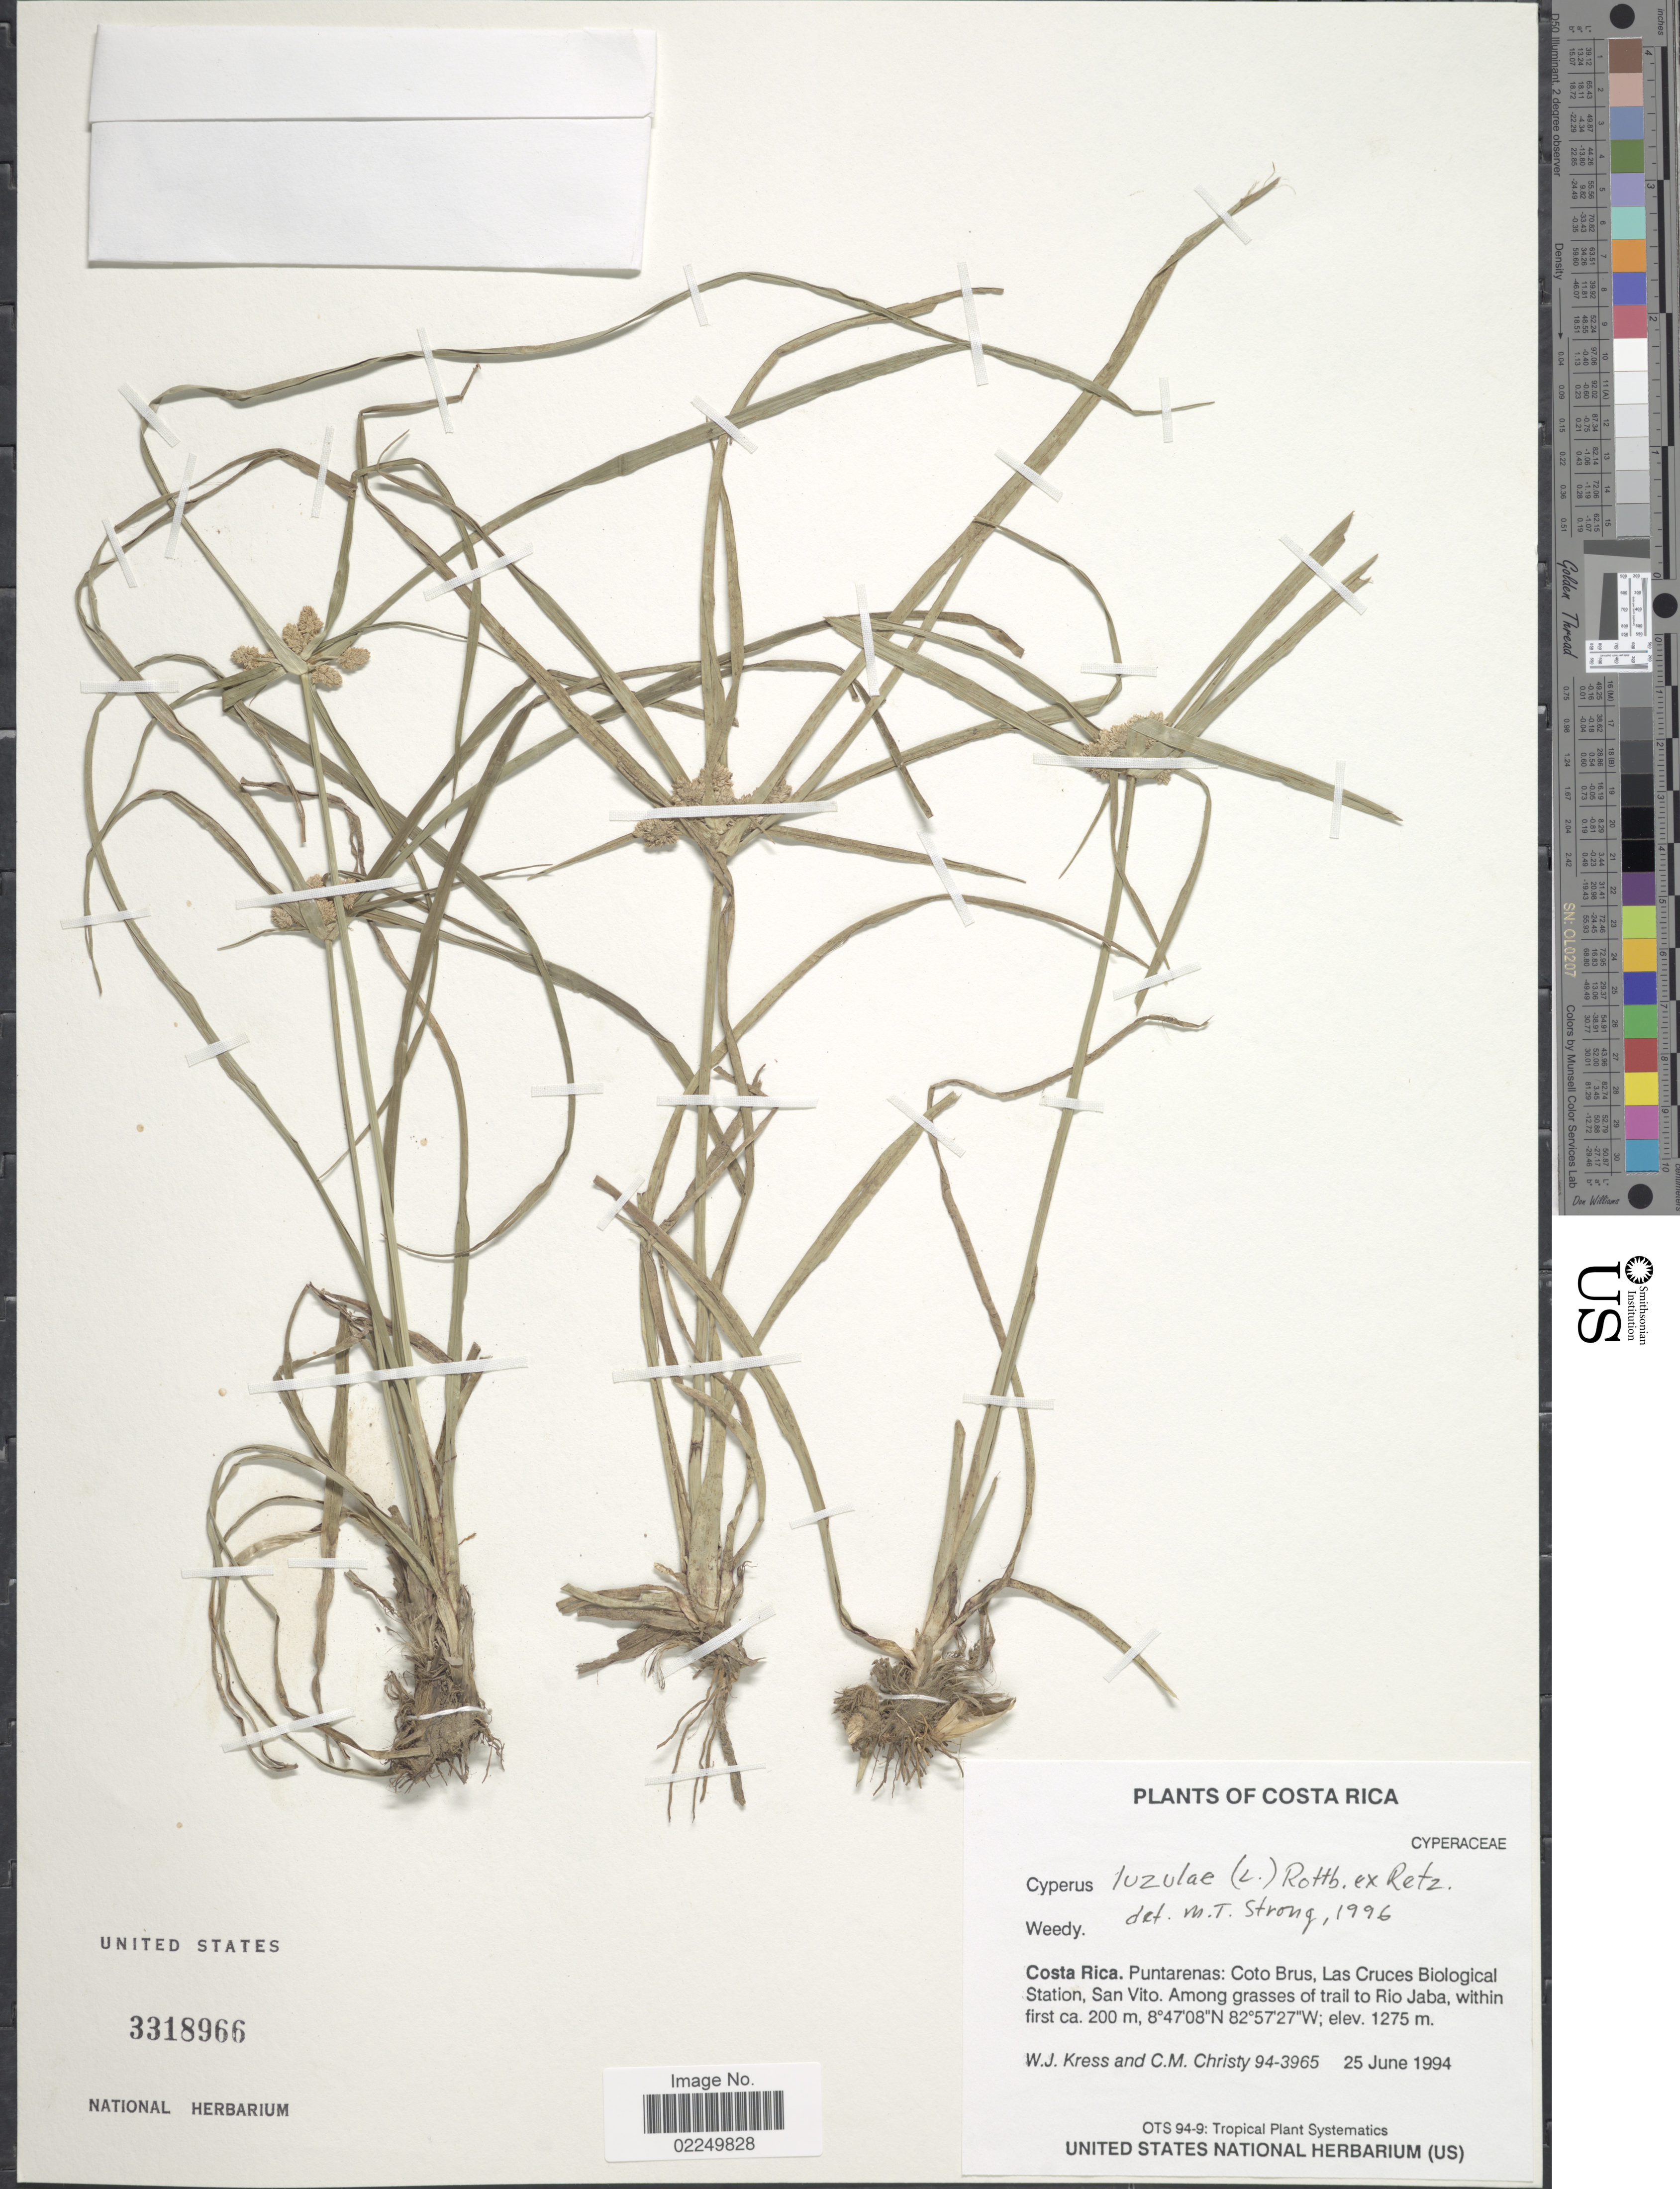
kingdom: Plantae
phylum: Tracheophyta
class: Liliopsida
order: Poales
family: Cyperaceae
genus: Cyperus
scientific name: Cyperus luzulae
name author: (L.) Rottb. ex Retz.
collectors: W. J. Kress & C. M. Christy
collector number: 94-3965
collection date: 1994-06-25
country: Costa Rica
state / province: Puntarenas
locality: Costa Rica: Puntarenas: Coto Brus, Las Cruces Biological Station, San Vito, Among grasses of trail to Rio Jaba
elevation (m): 1275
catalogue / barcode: US 3318966